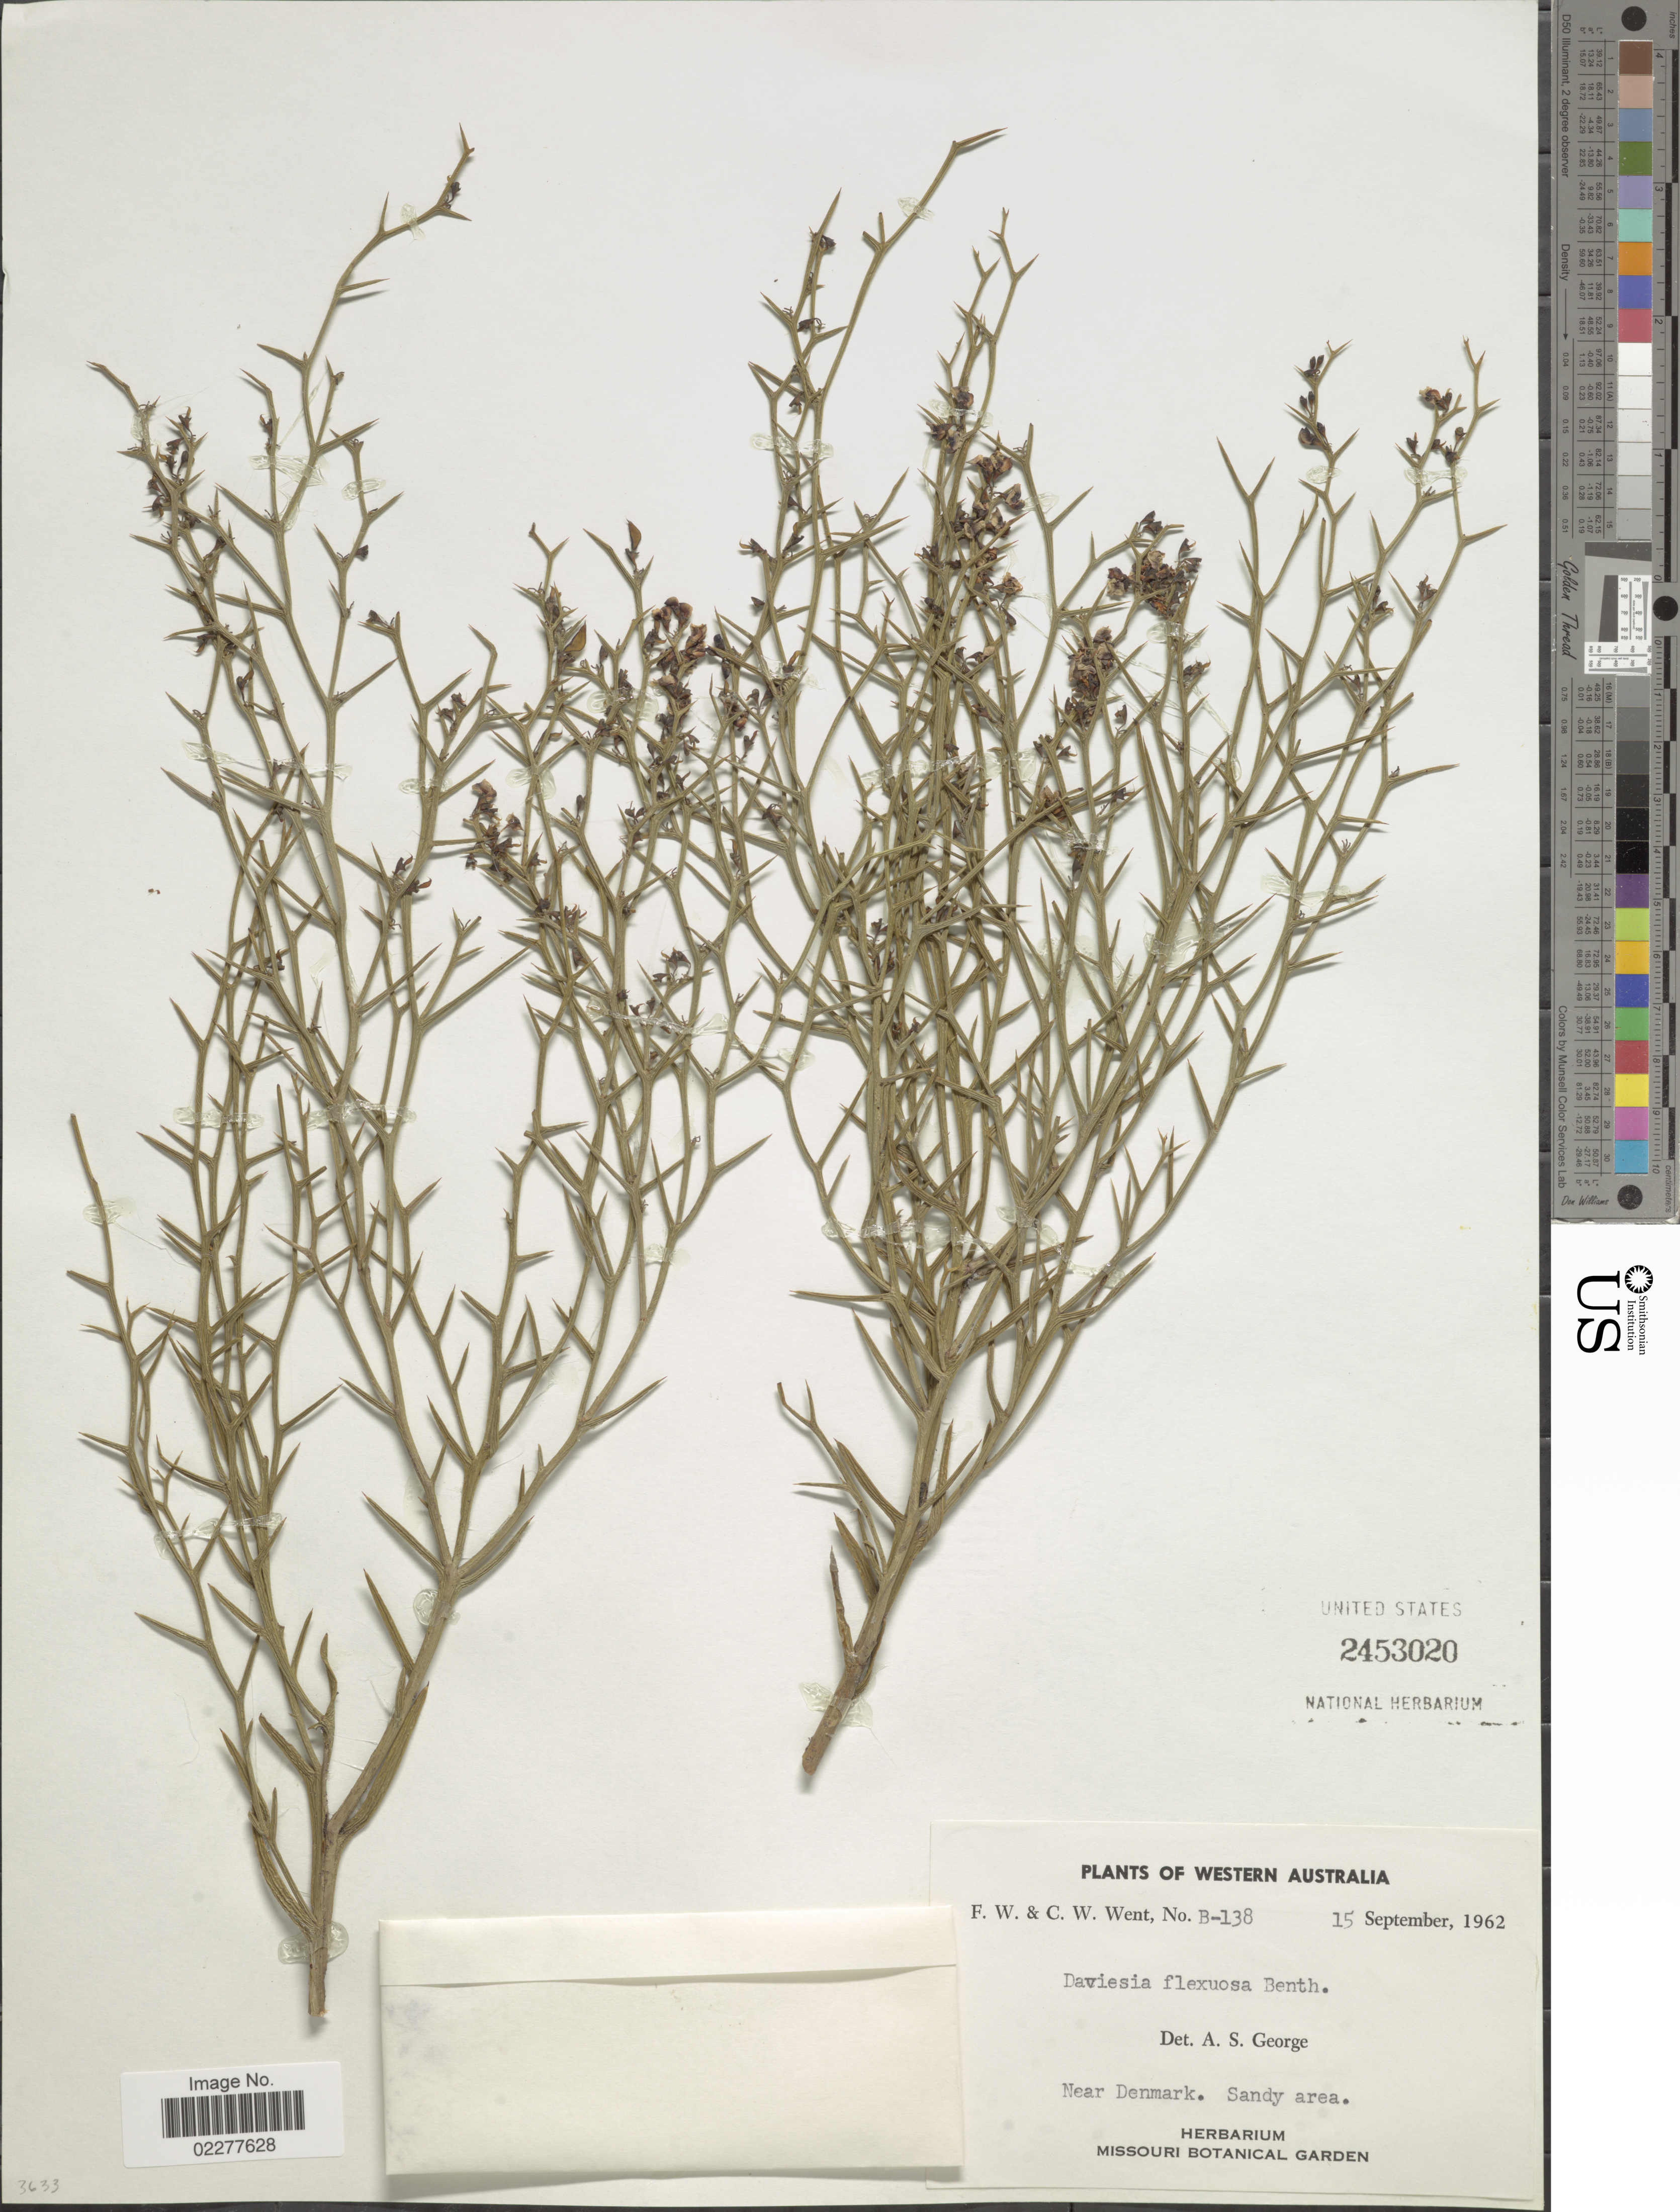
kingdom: Plantae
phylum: Tracheophyta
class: Magnoliopsida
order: Fabales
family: Fabaceae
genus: Daviesia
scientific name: Daviesia flexuosa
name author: Benth.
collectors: F. W. Went & C. W. Went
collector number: B-138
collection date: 1962-09-15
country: Australia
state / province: Western Australia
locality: Near Denmark. Sandy area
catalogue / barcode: US 2453020